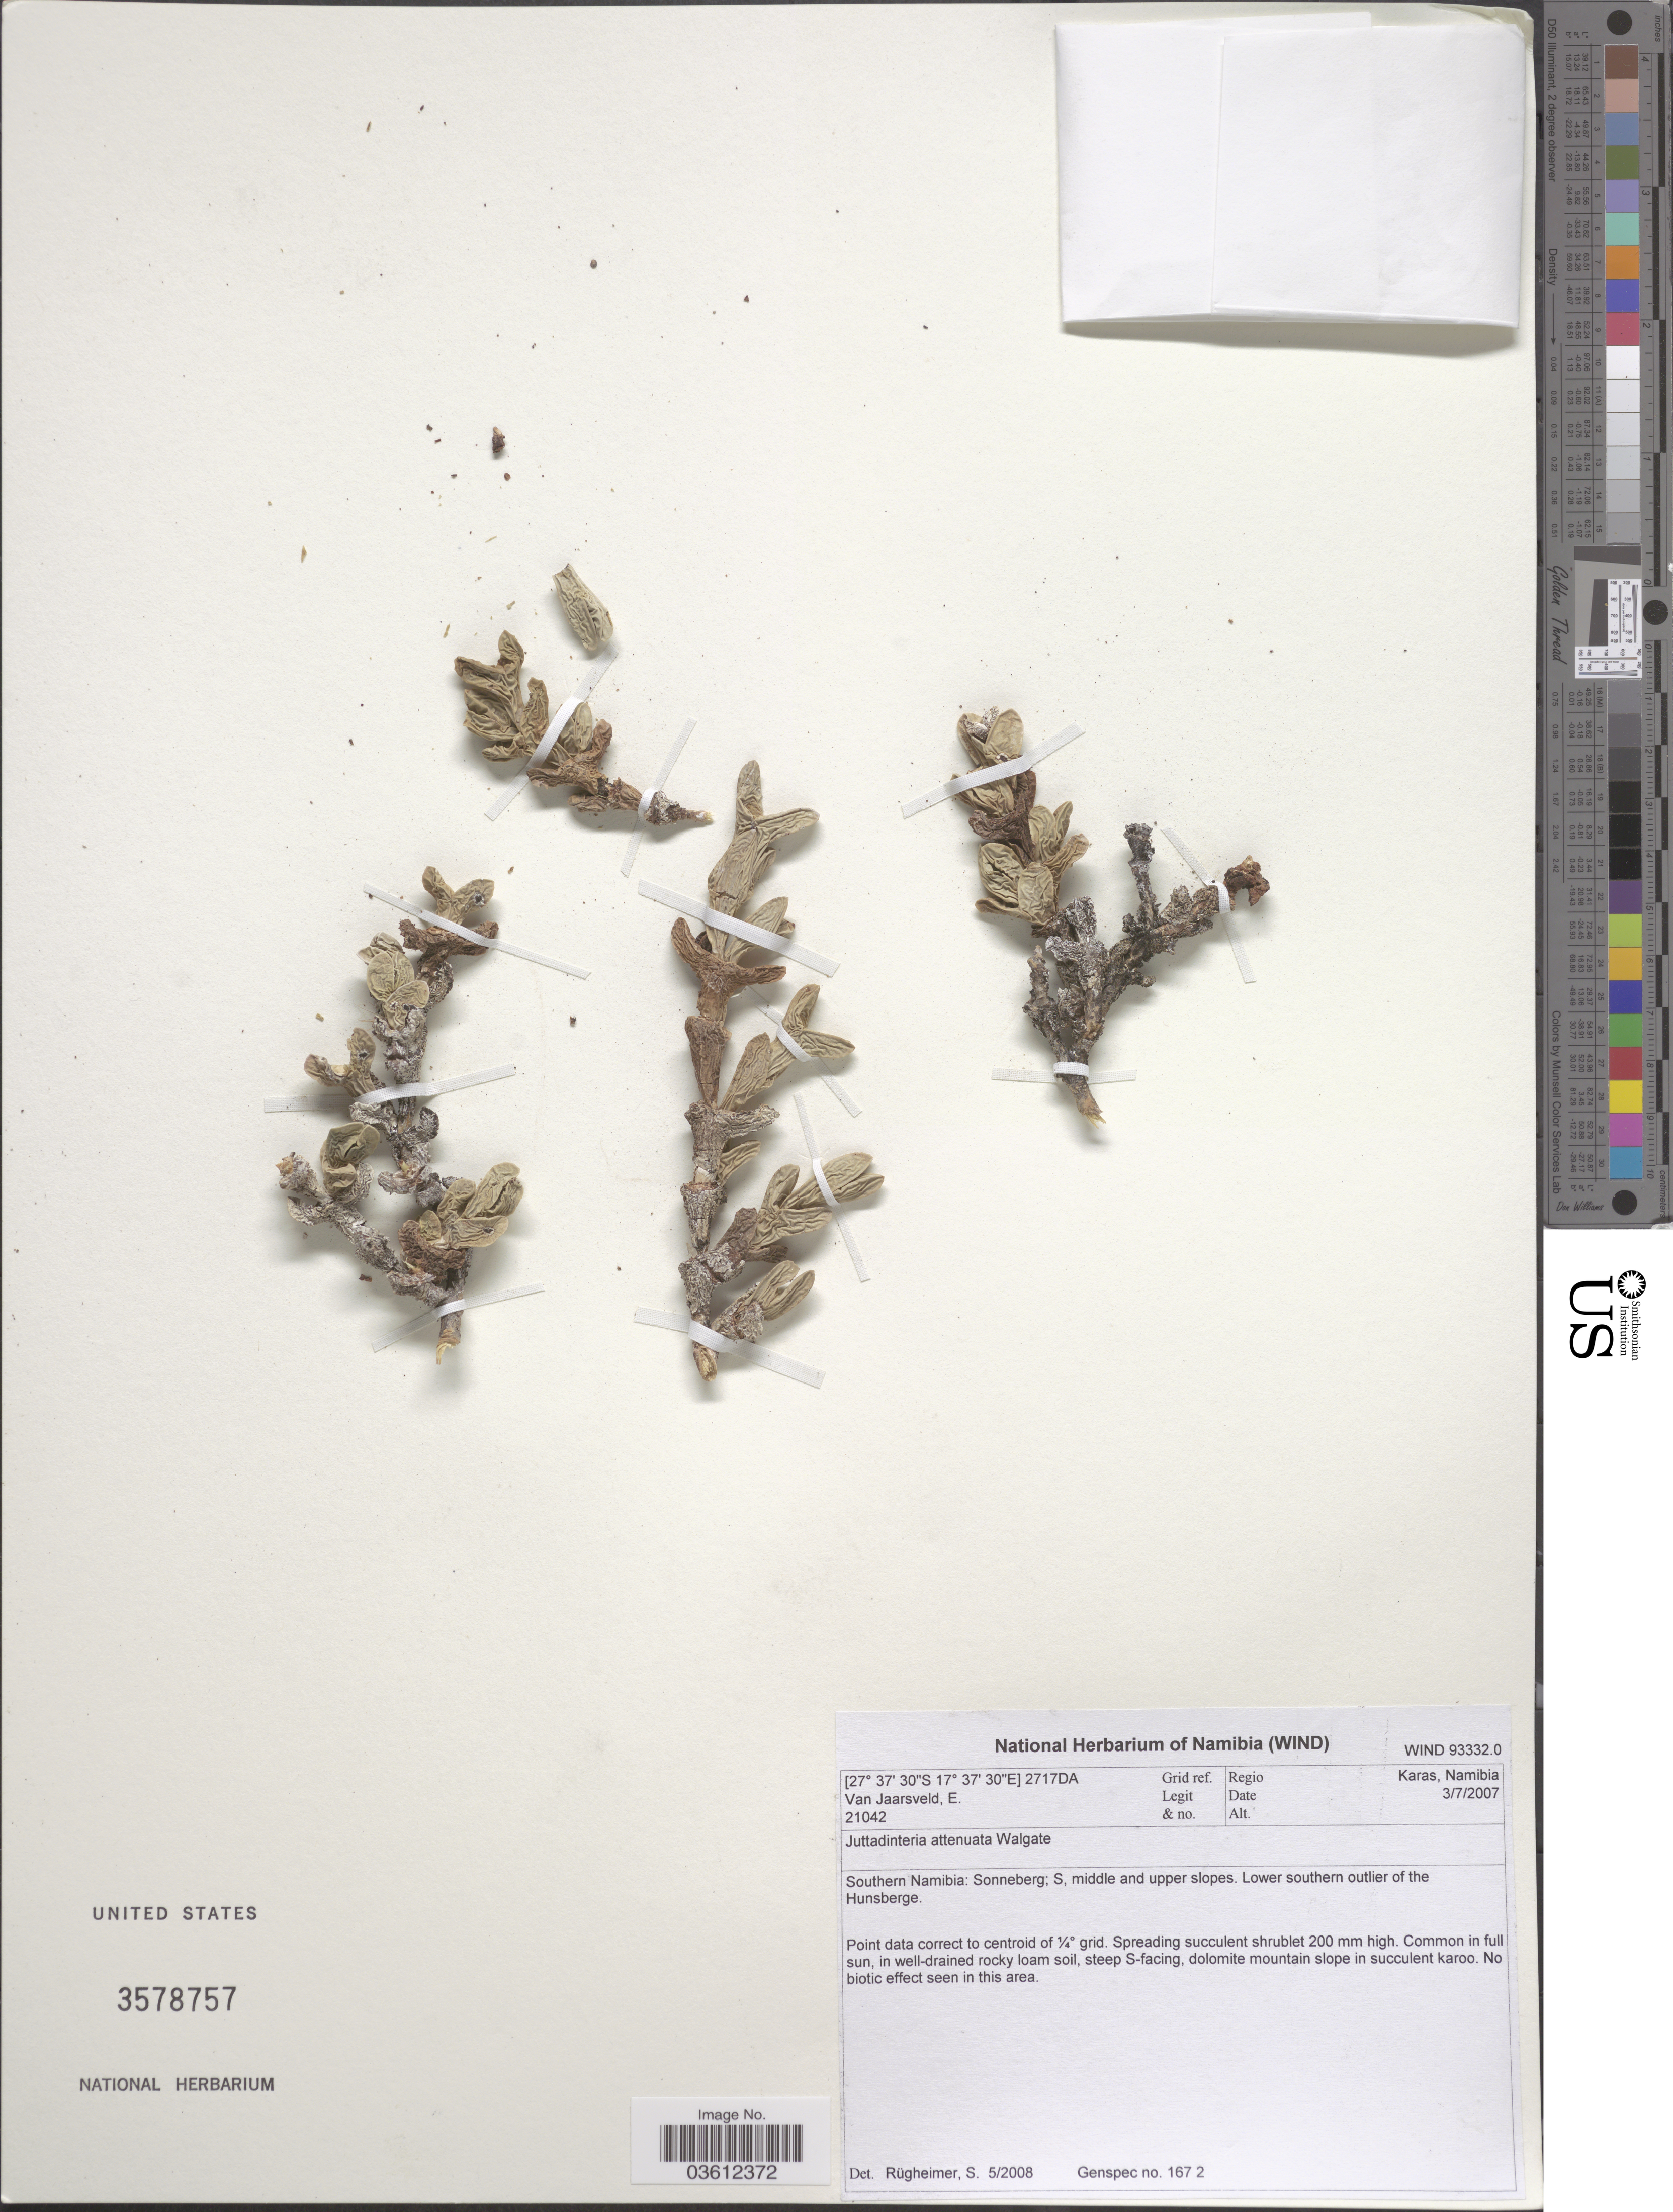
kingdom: Plantae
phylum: Tracheophyta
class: Magnoliopsida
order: Caryophyllales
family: Aizoaceae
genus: Juttadinteria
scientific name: Juttadinteria attenuata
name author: Walgate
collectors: E. van Jaarsveld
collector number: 21042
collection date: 2007-07-03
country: Namibia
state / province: Karas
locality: Grid ref. 2717DA. Regio Karas. Southern Namibia: Sonneberg; S, middle and upper slopes. Lower southern outlier of the Hunsberge.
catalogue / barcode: US 3578757